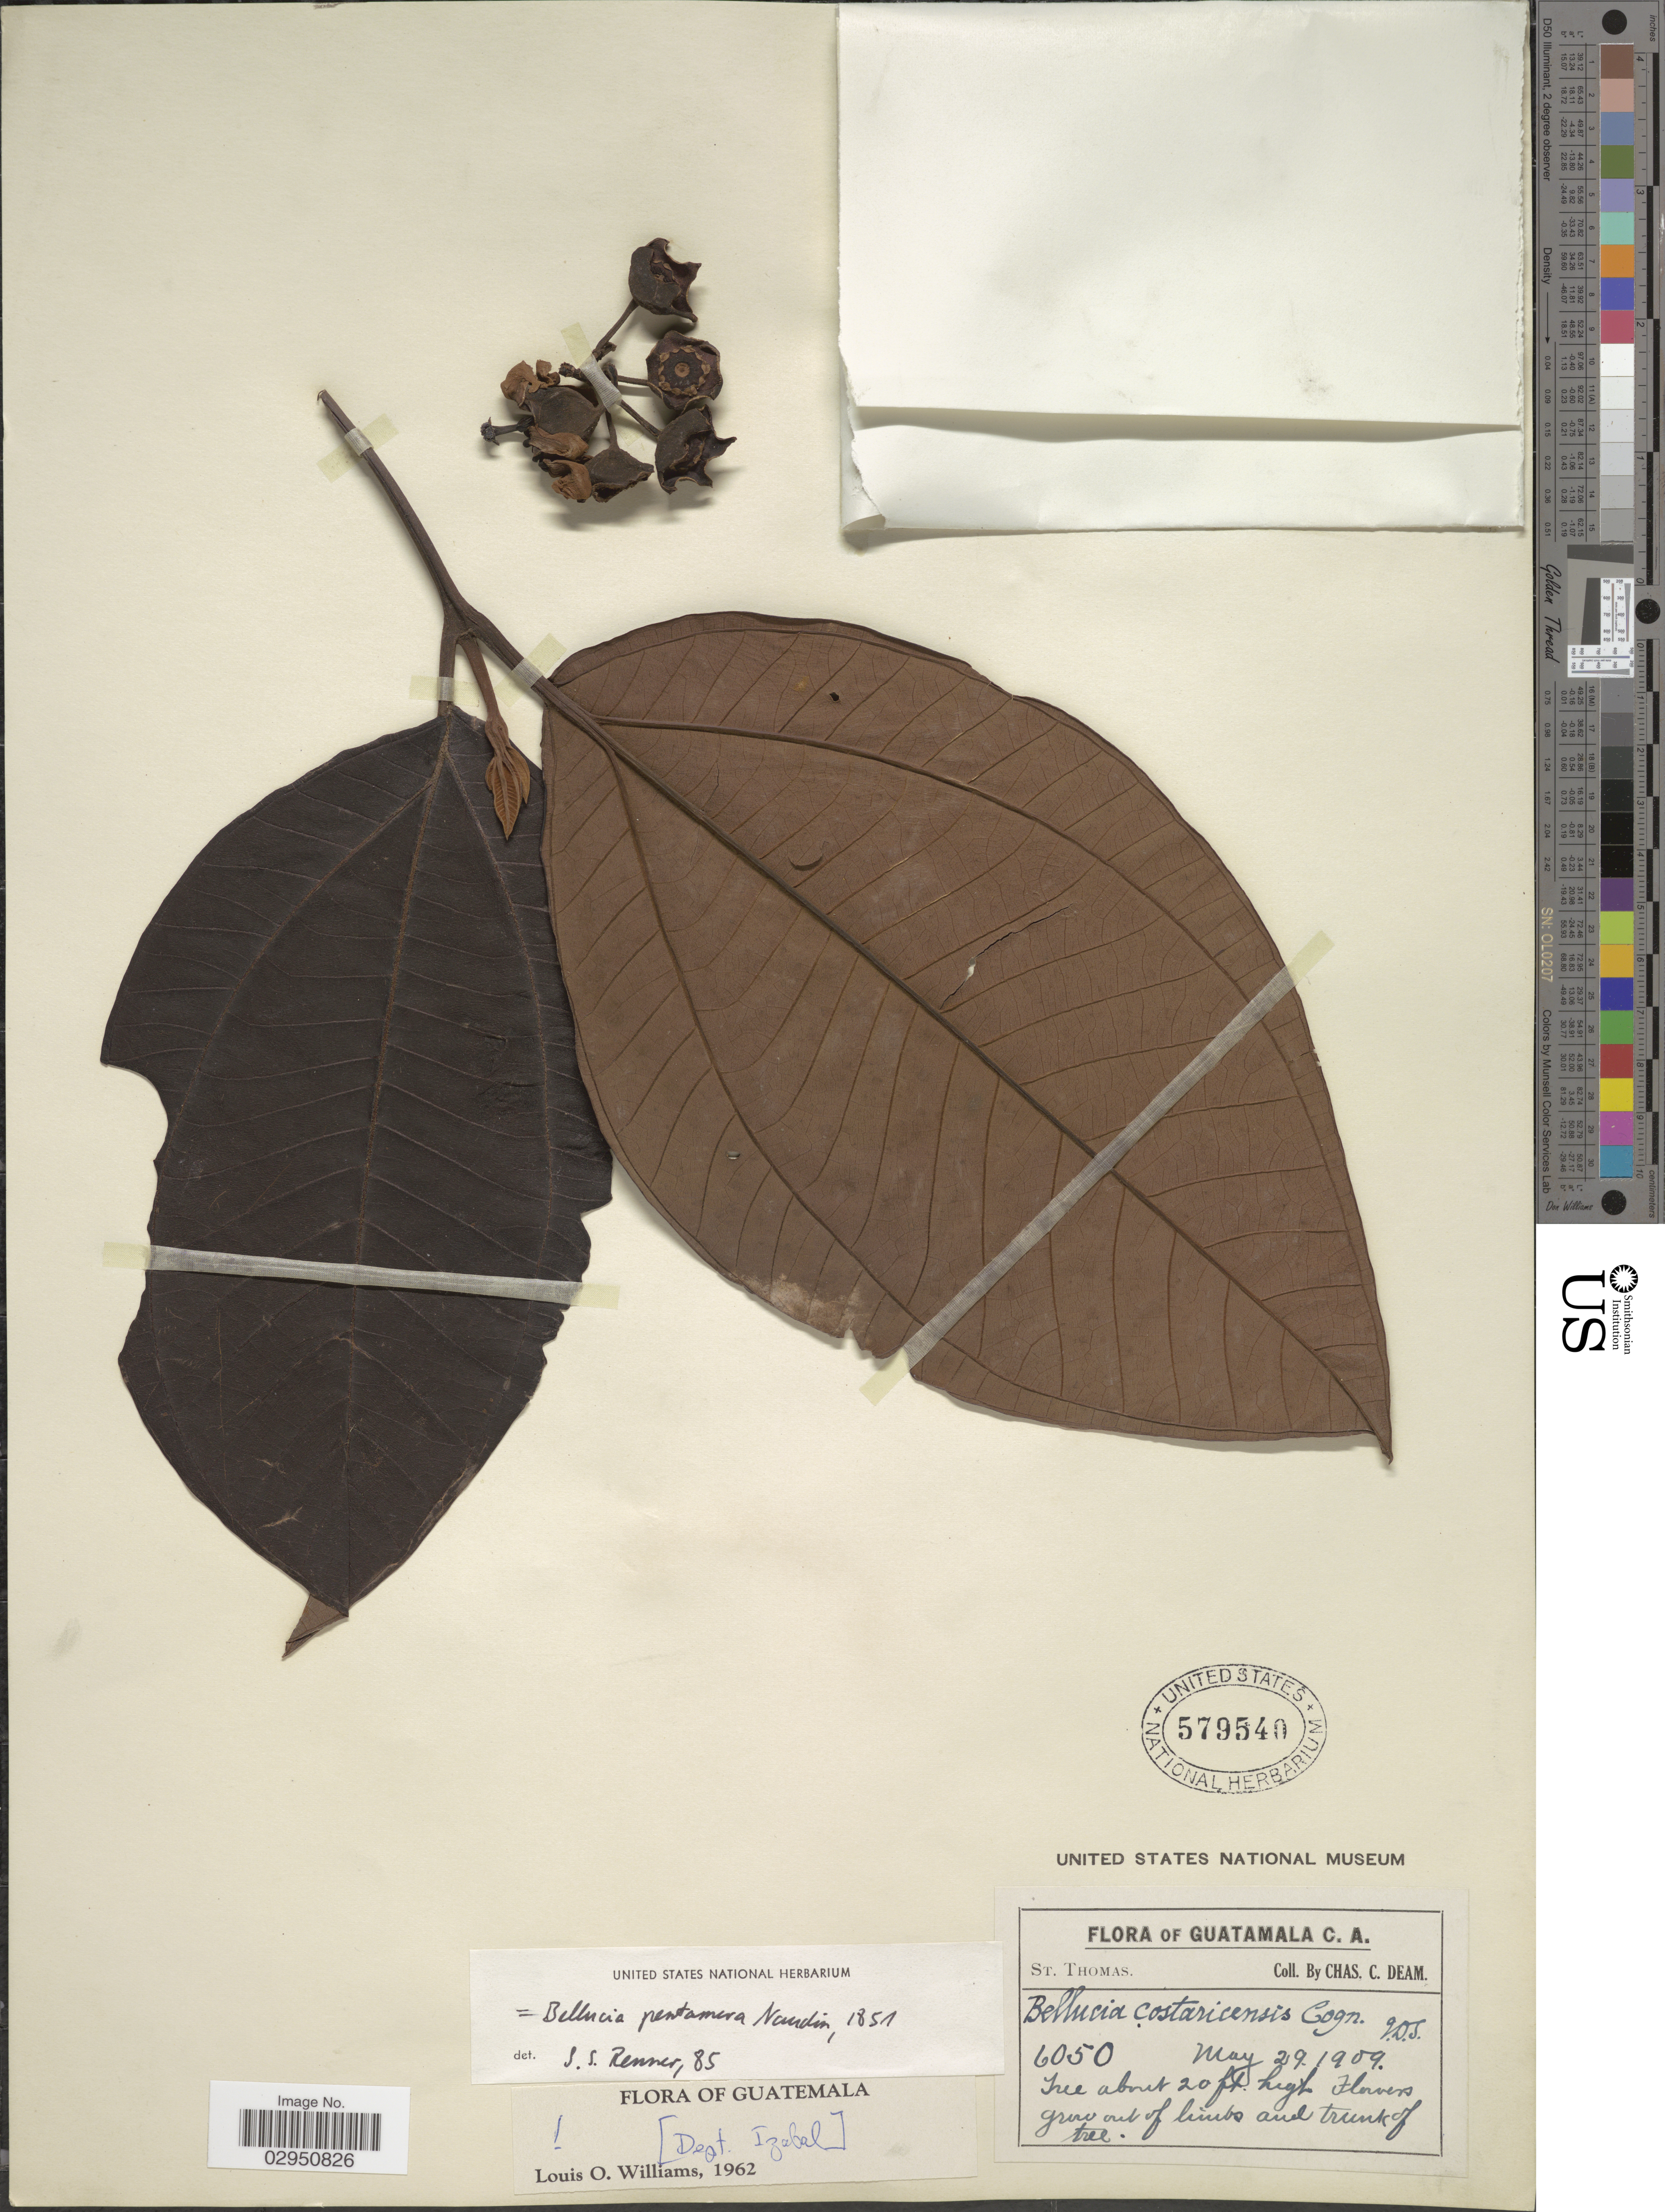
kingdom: Plantae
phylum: Tracheophyta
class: Magnoliopsida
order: Myrtales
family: Melastomataceae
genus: Bellucia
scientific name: Bellucia pentamera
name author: Naudin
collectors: C. C. Deam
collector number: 6050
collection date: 1909-05-29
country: Guatemala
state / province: Izabal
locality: St. Thomas.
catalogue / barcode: US 579540